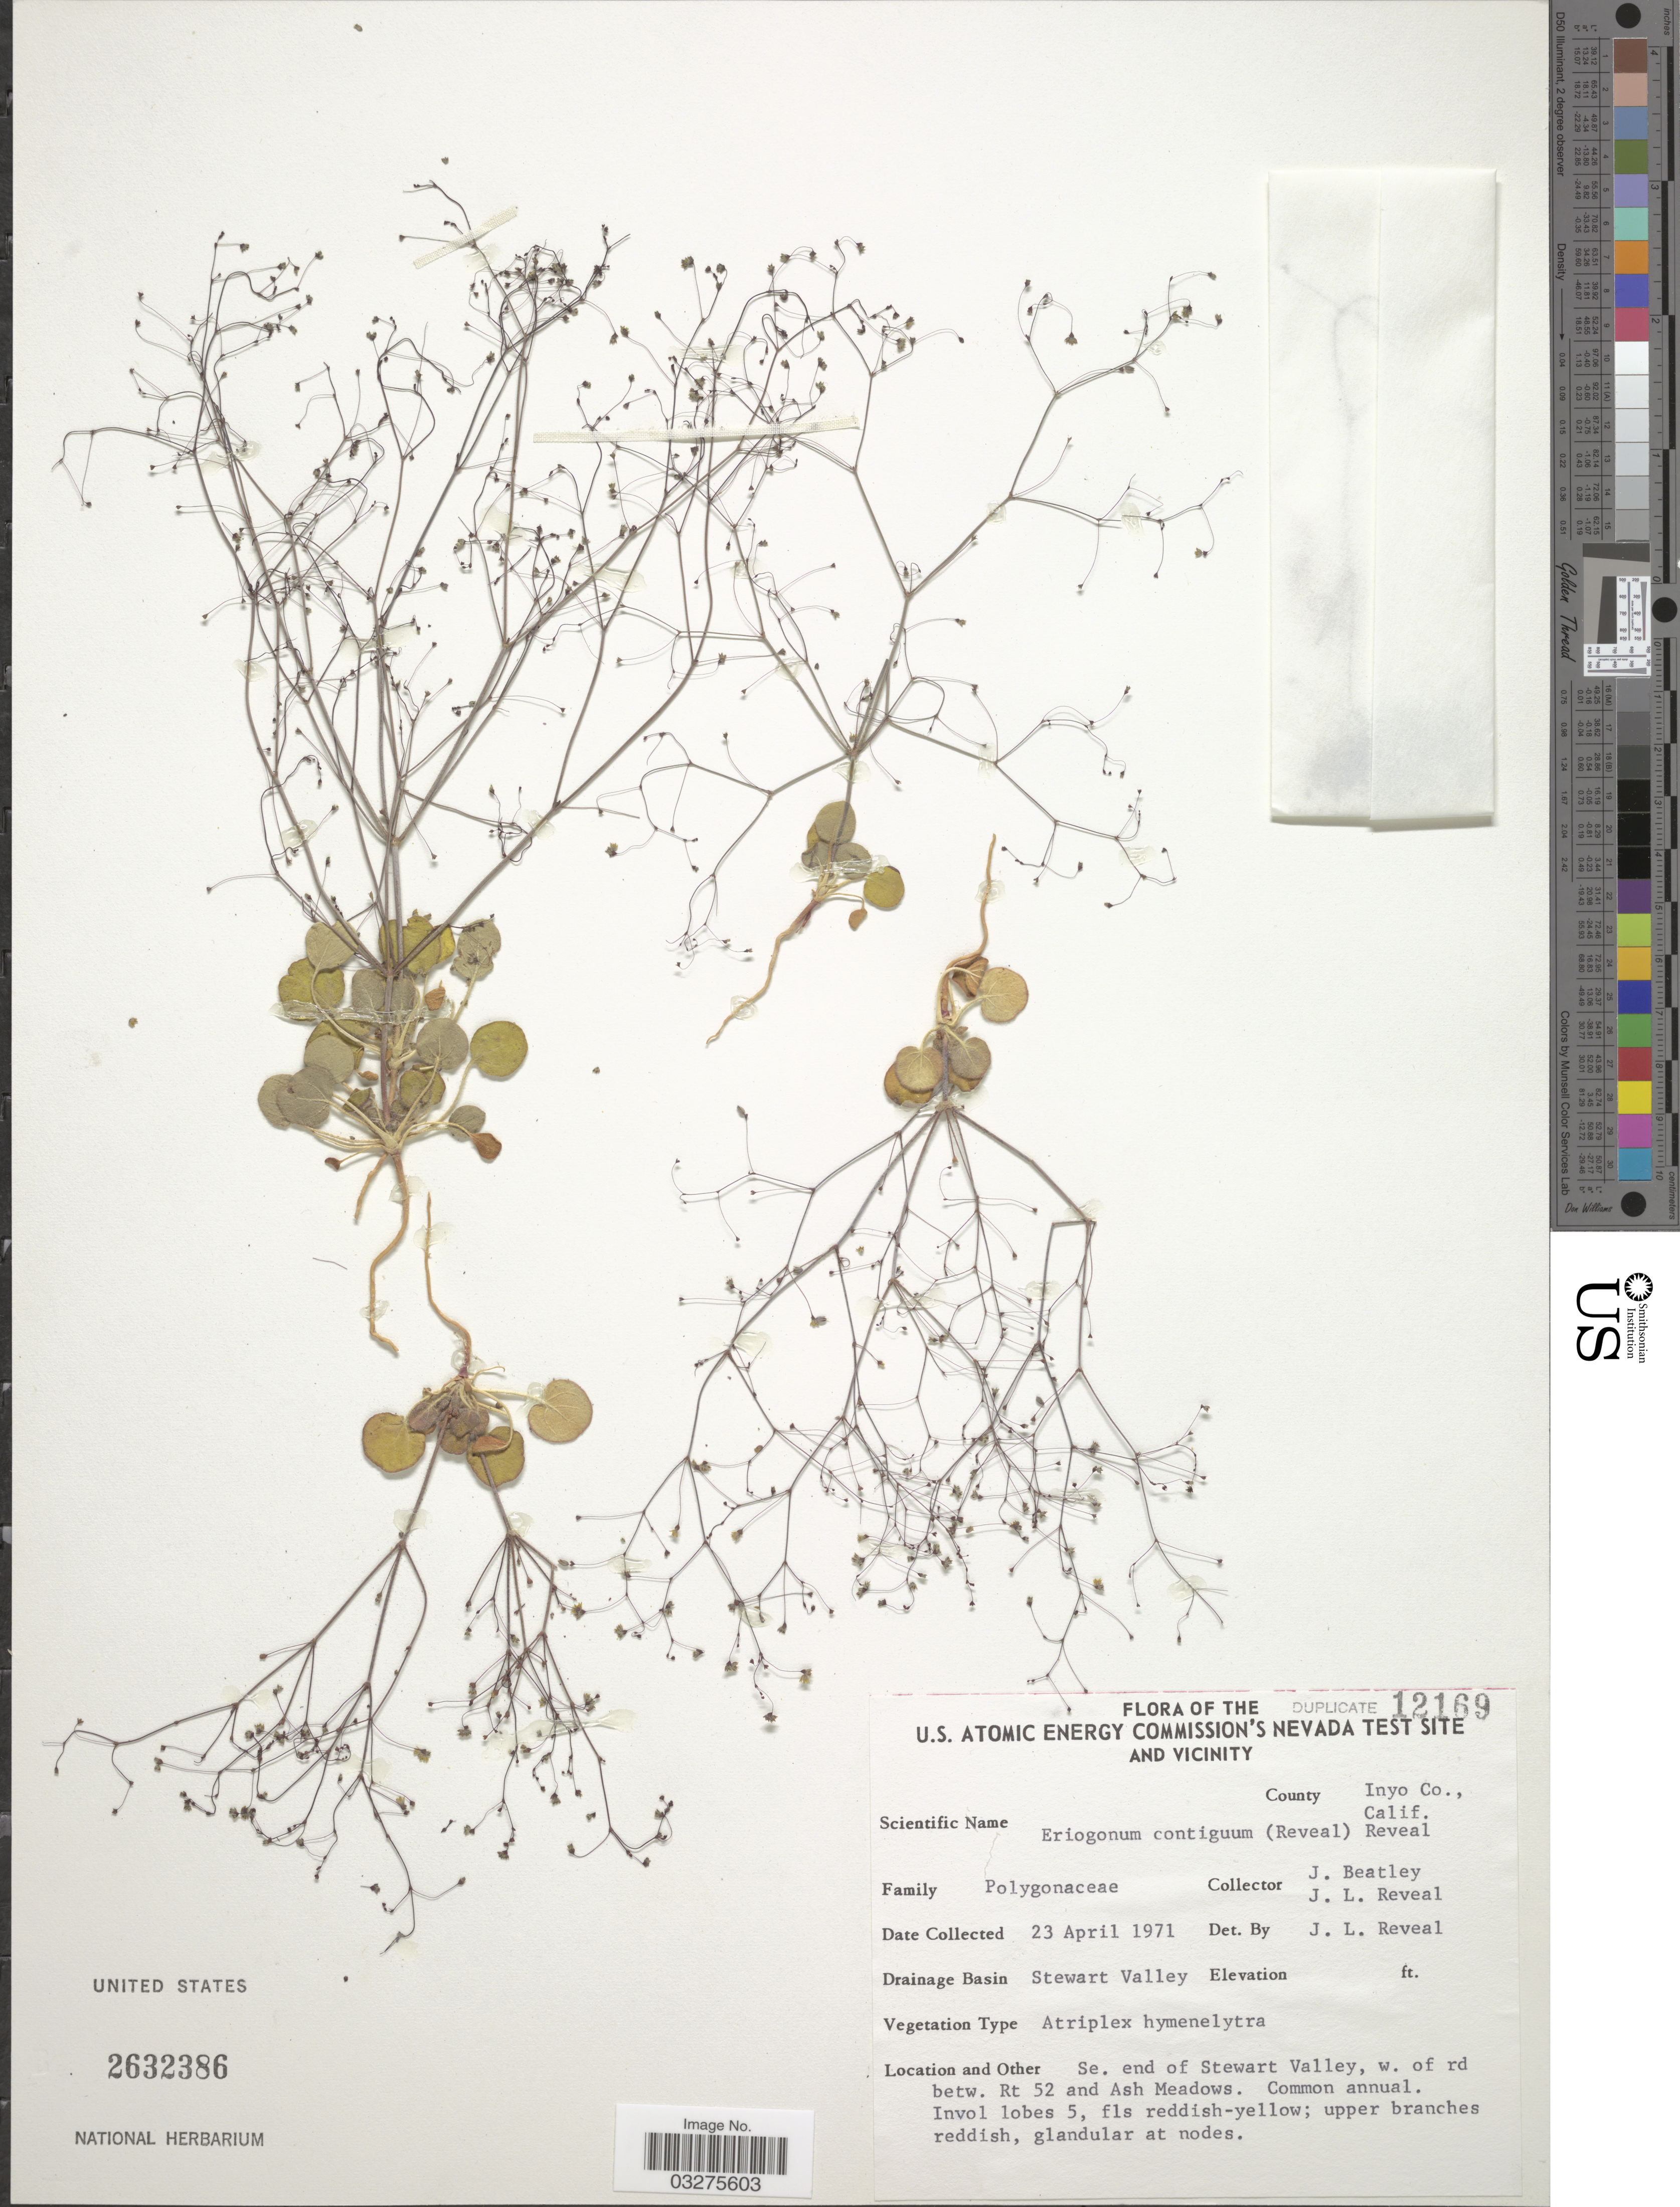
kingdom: Plantae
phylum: Tracheophyta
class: Magnoliopsida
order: Caryophyllales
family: Polygonaceae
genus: Eriogonum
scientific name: Eriogonum contiguum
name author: (Reveal) Reveal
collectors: J. C. Beatley & J. L. Reveal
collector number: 12169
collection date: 1971-04-23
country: United States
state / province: California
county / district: Inyo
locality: U.S. Atomic Energy Commission's Nevada Test Site and vicinity. County Inyo Co. Drainage Basin Stewart Valley. Se. end of Stewart Valley, w. of rd betw. Rt 52 and Ash Meadows.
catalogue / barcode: US 2632386